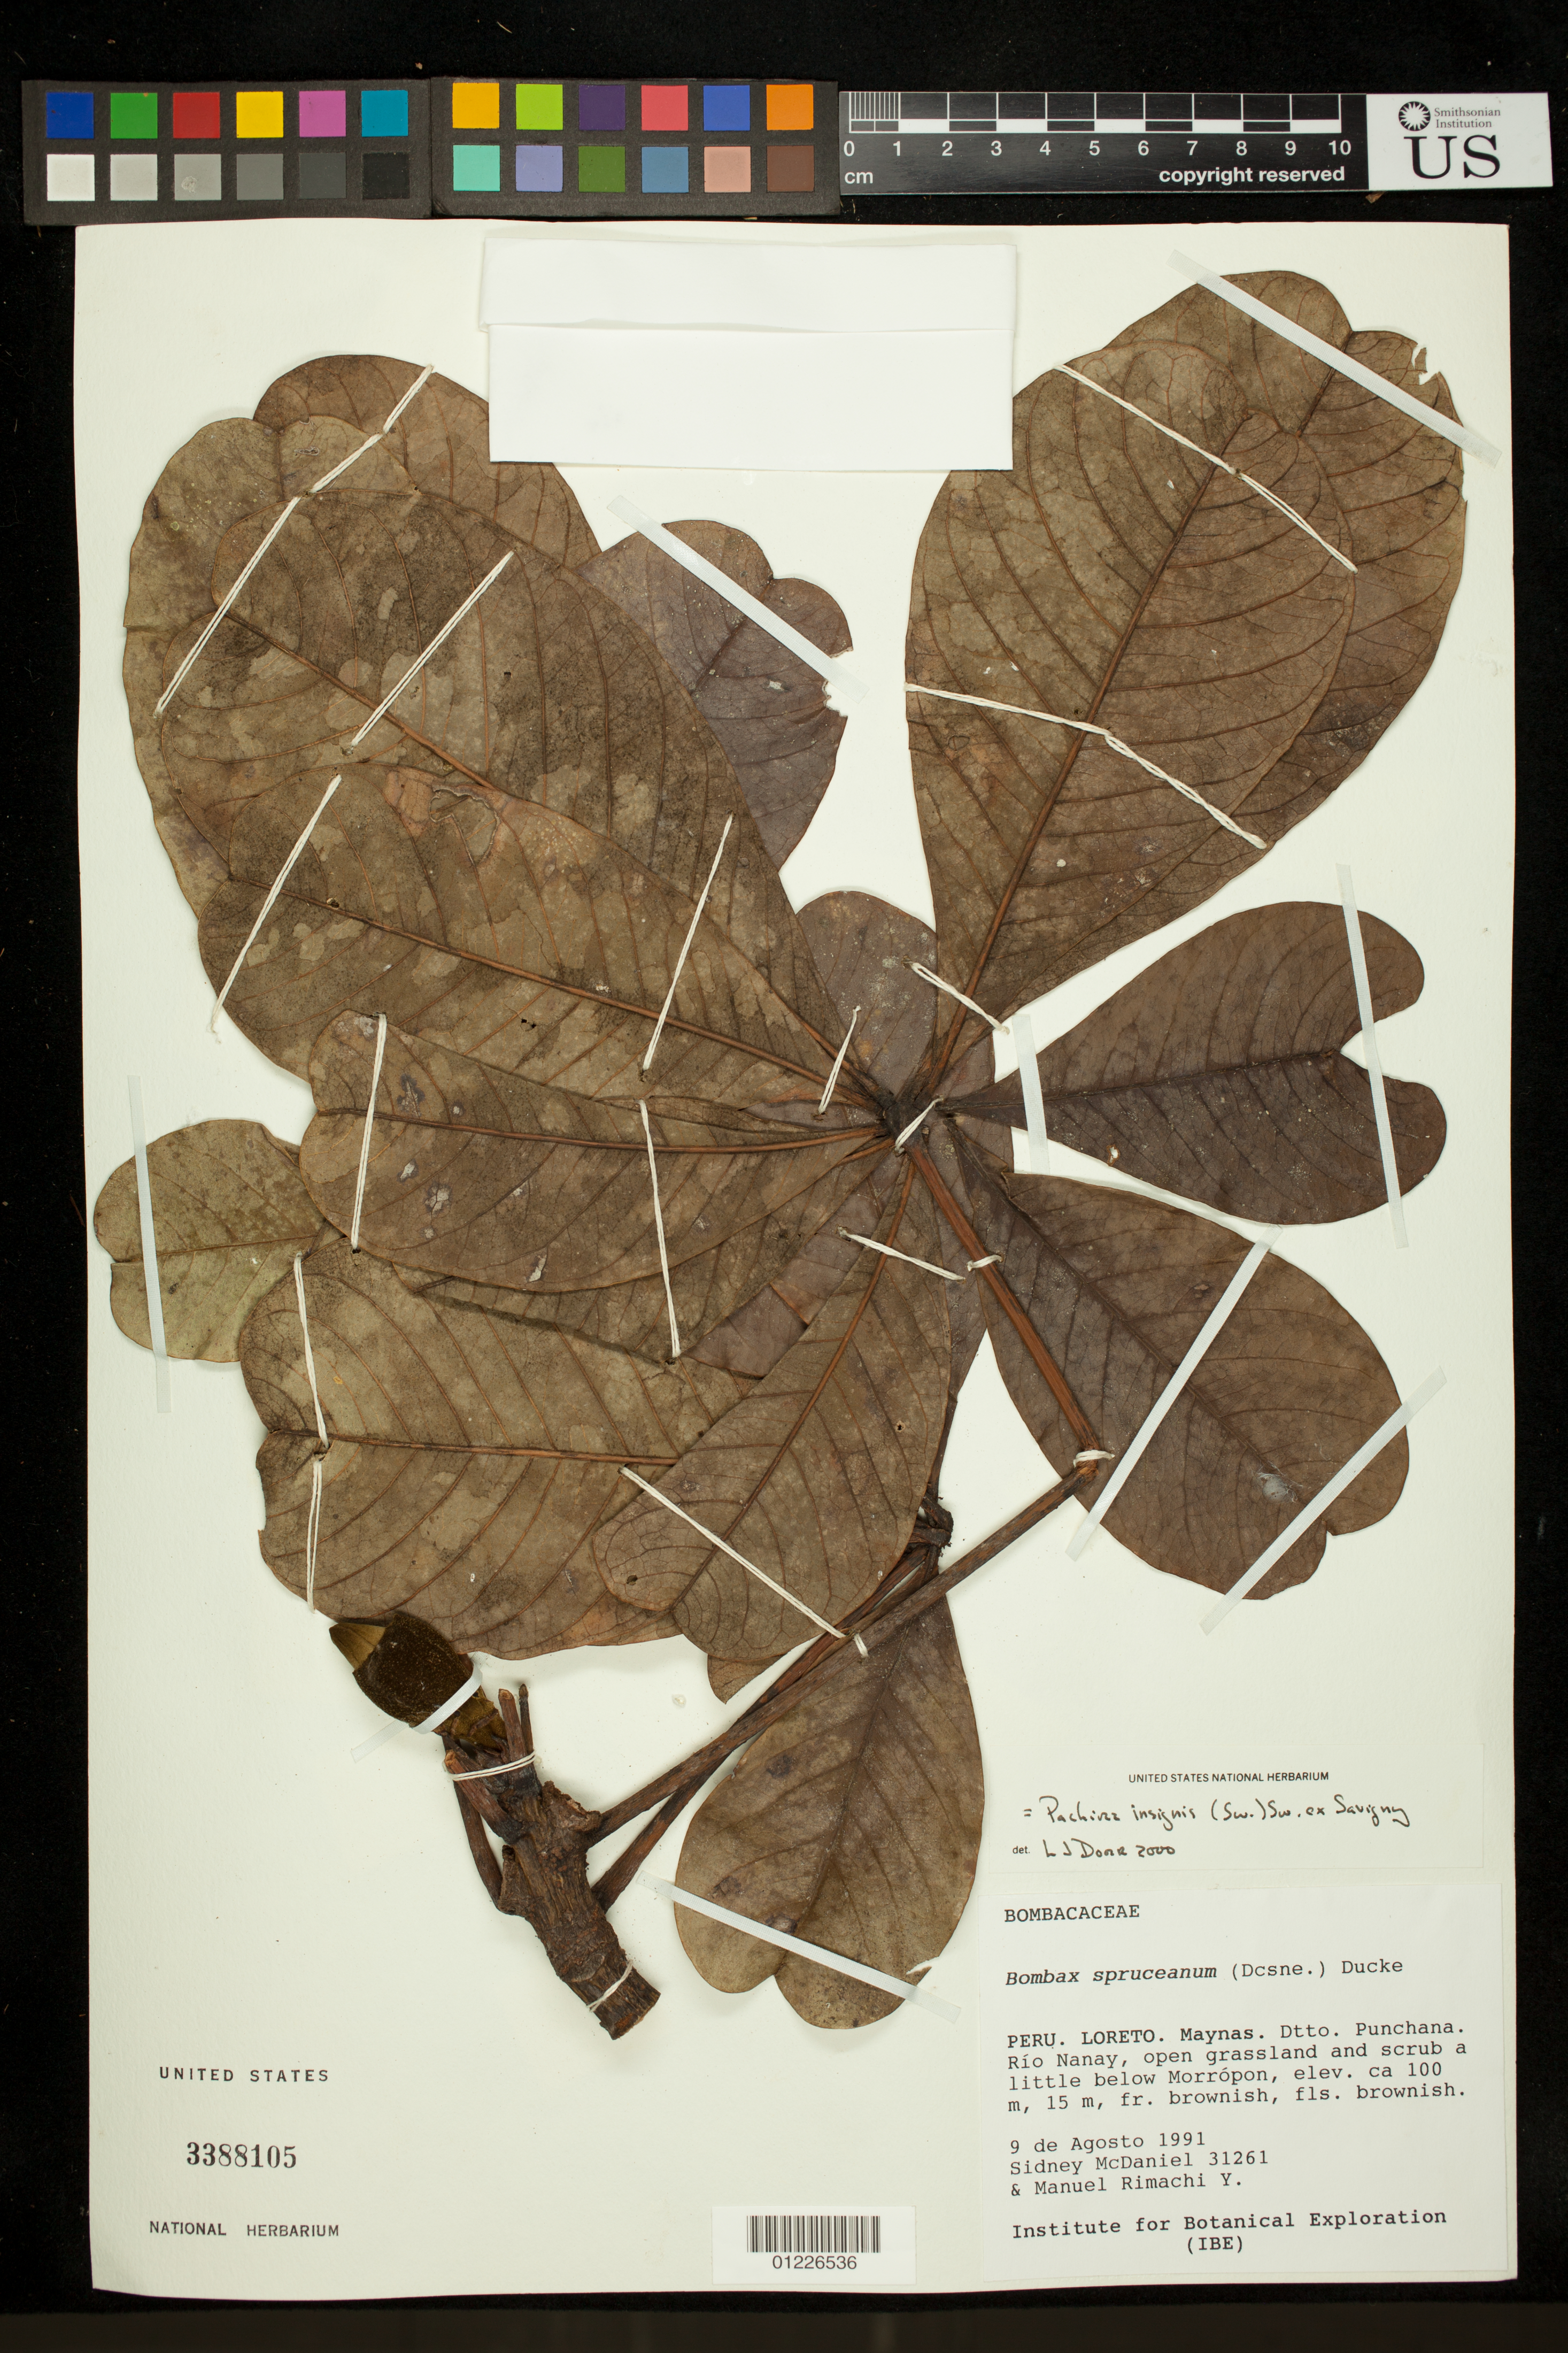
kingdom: Plantae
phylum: Tracheophyta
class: Magnoliopsida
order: Malvales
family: Malvaceae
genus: Pachira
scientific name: Pachira insignis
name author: (Sw.) Sw. ex Savigny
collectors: S. T. McDaniel & M. Rimachi Y.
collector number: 31261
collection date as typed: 8/9/1991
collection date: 1991-08-09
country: Peru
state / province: Loreto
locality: Peru. Loreto. Maynas. Dtto. Punchana. Río Nanay, open grassland and scrub a little below Morrópon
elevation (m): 100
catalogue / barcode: US 3388105